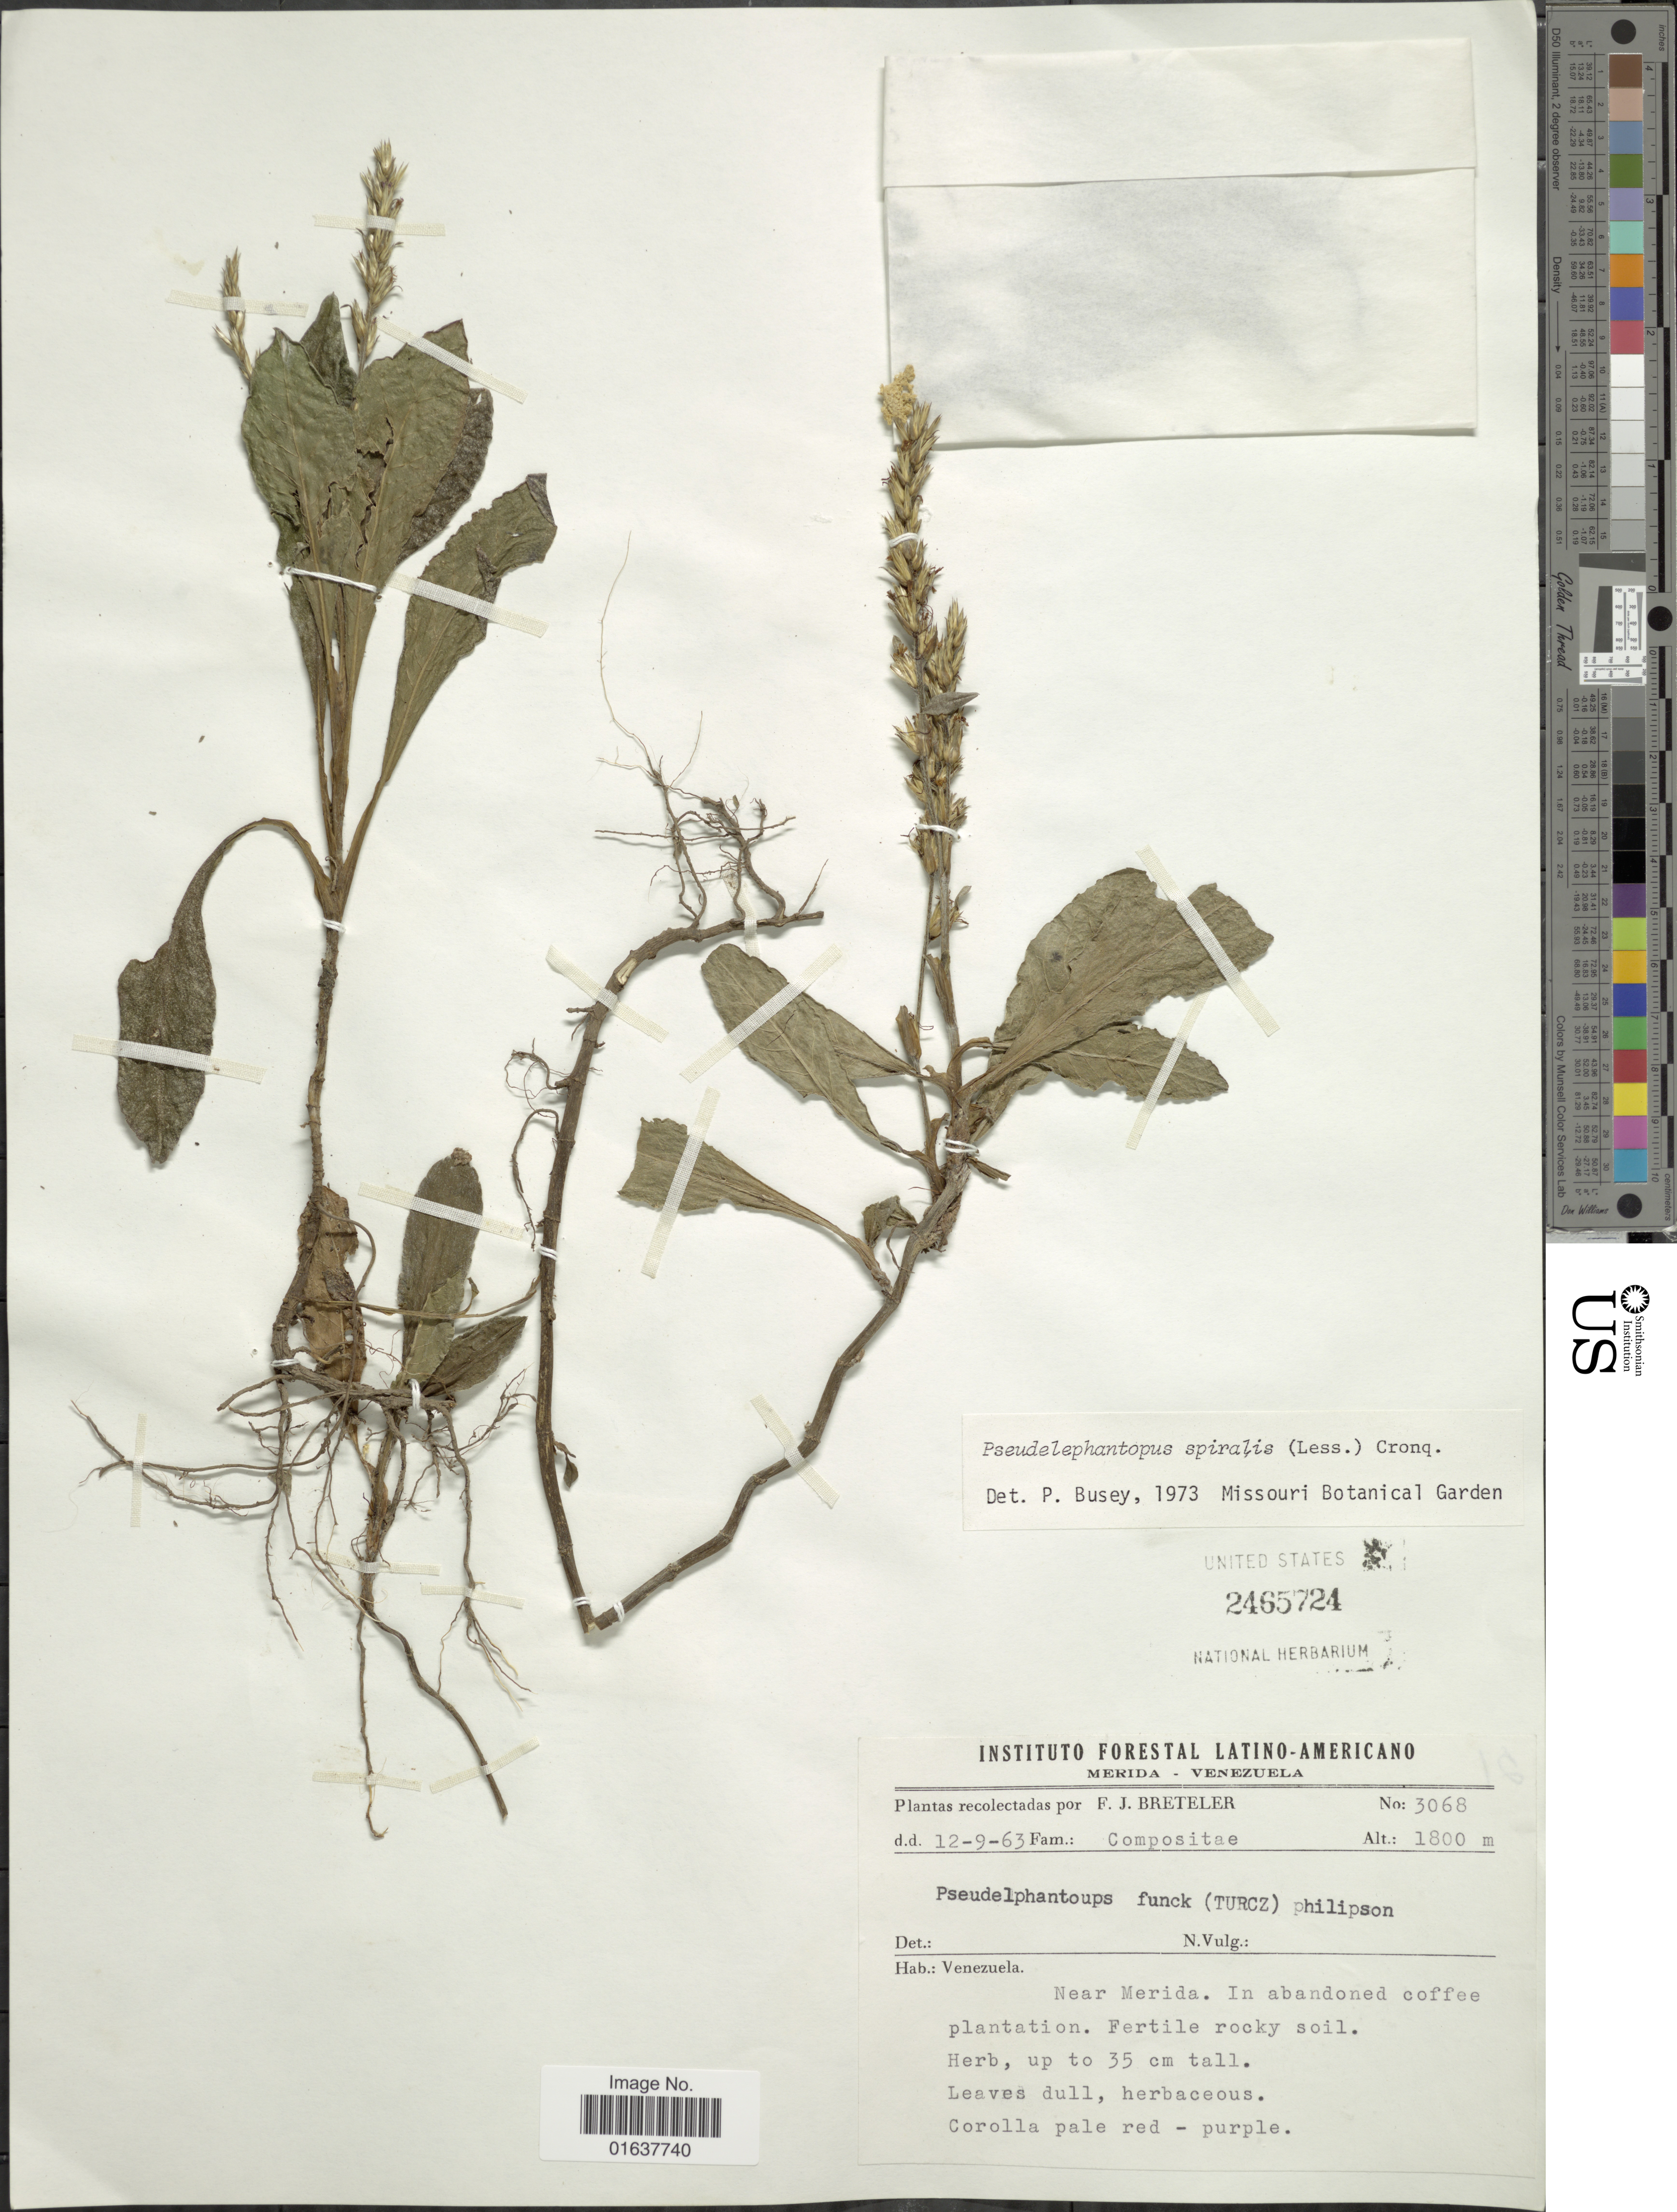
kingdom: Plantae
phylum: Tracheophyta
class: Magnoliopsida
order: Asterales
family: Asteraceae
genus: Pseudelephantopus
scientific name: Pseudelephantopus spiralis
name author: (Less.) Cronquist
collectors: F. J. Breteler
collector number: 3068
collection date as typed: Transcribed d/m/y: 12/9/63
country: Venezuela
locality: Near Merida. In abandoned coffee plantation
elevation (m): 1800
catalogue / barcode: US 2465724